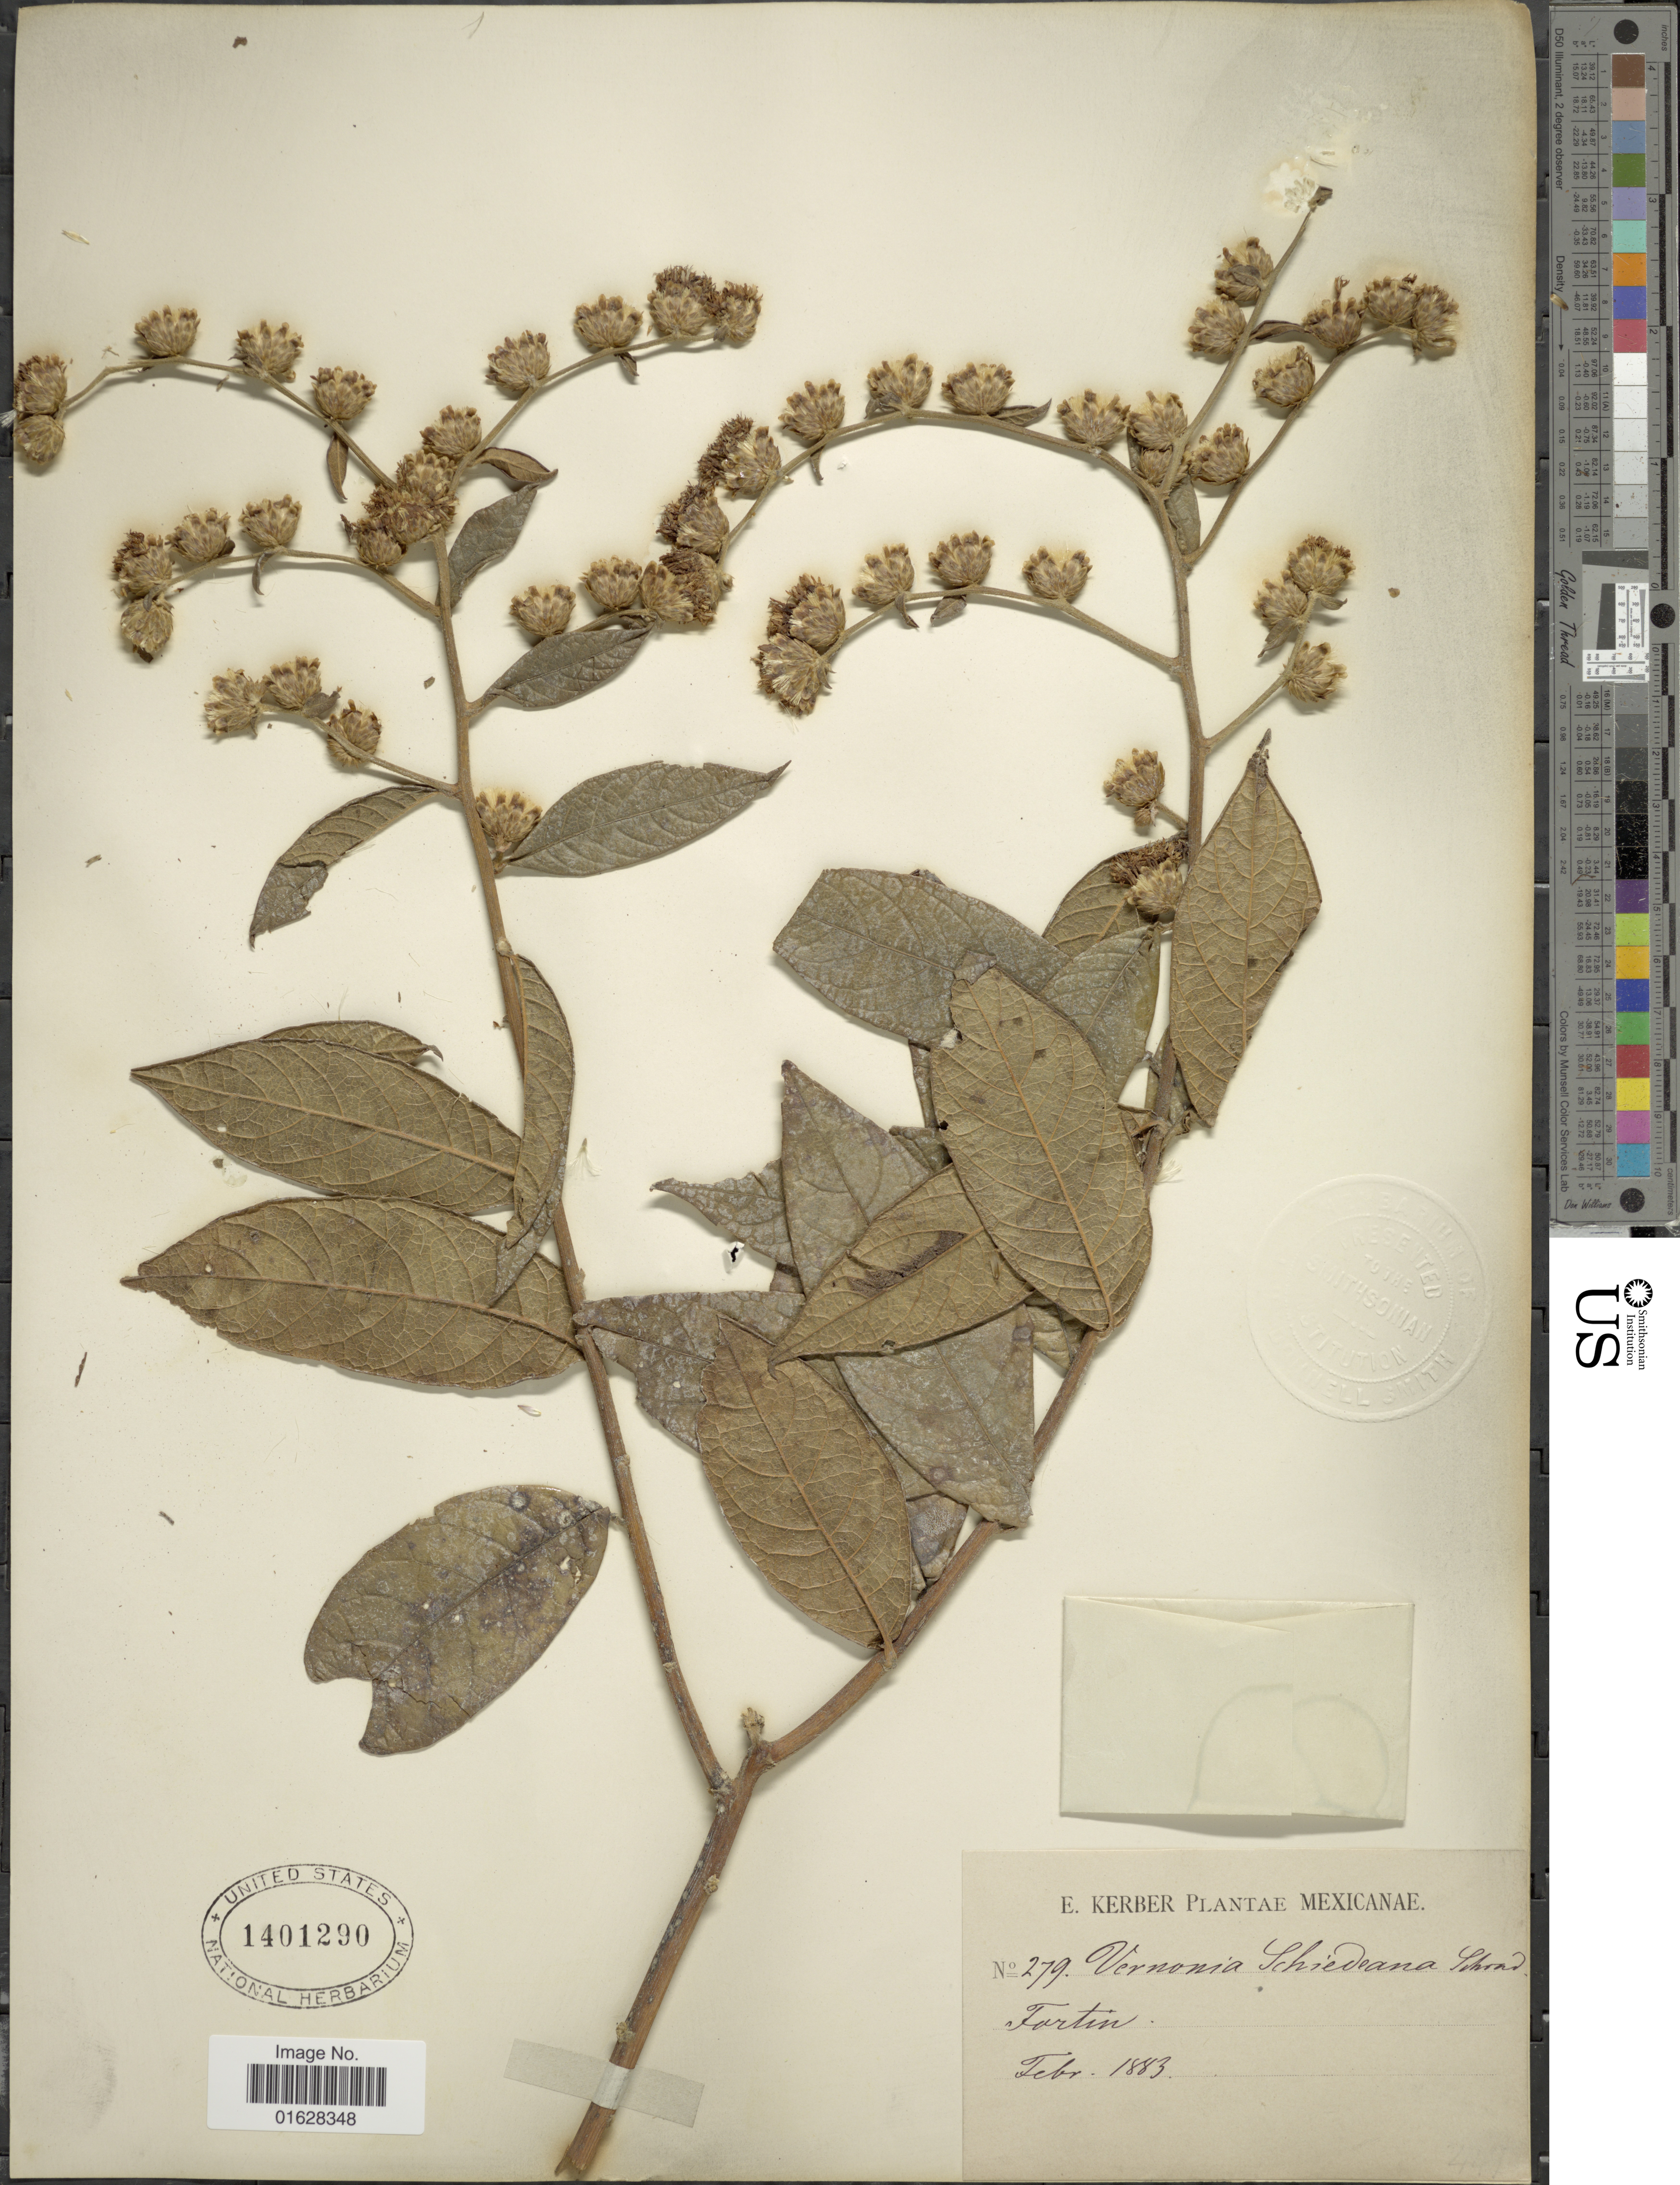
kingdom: Plantae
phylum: Tracheophyta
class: Magnoliopsida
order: Asterales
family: Asteraceae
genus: Lepidaploa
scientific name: Lepidaploa tortuosa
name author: (L.) H. Rob.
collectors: E. Kerber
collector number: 279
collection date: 1883-02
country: Mexico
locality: Mexicanae, Fortin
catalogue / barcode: US 1401290